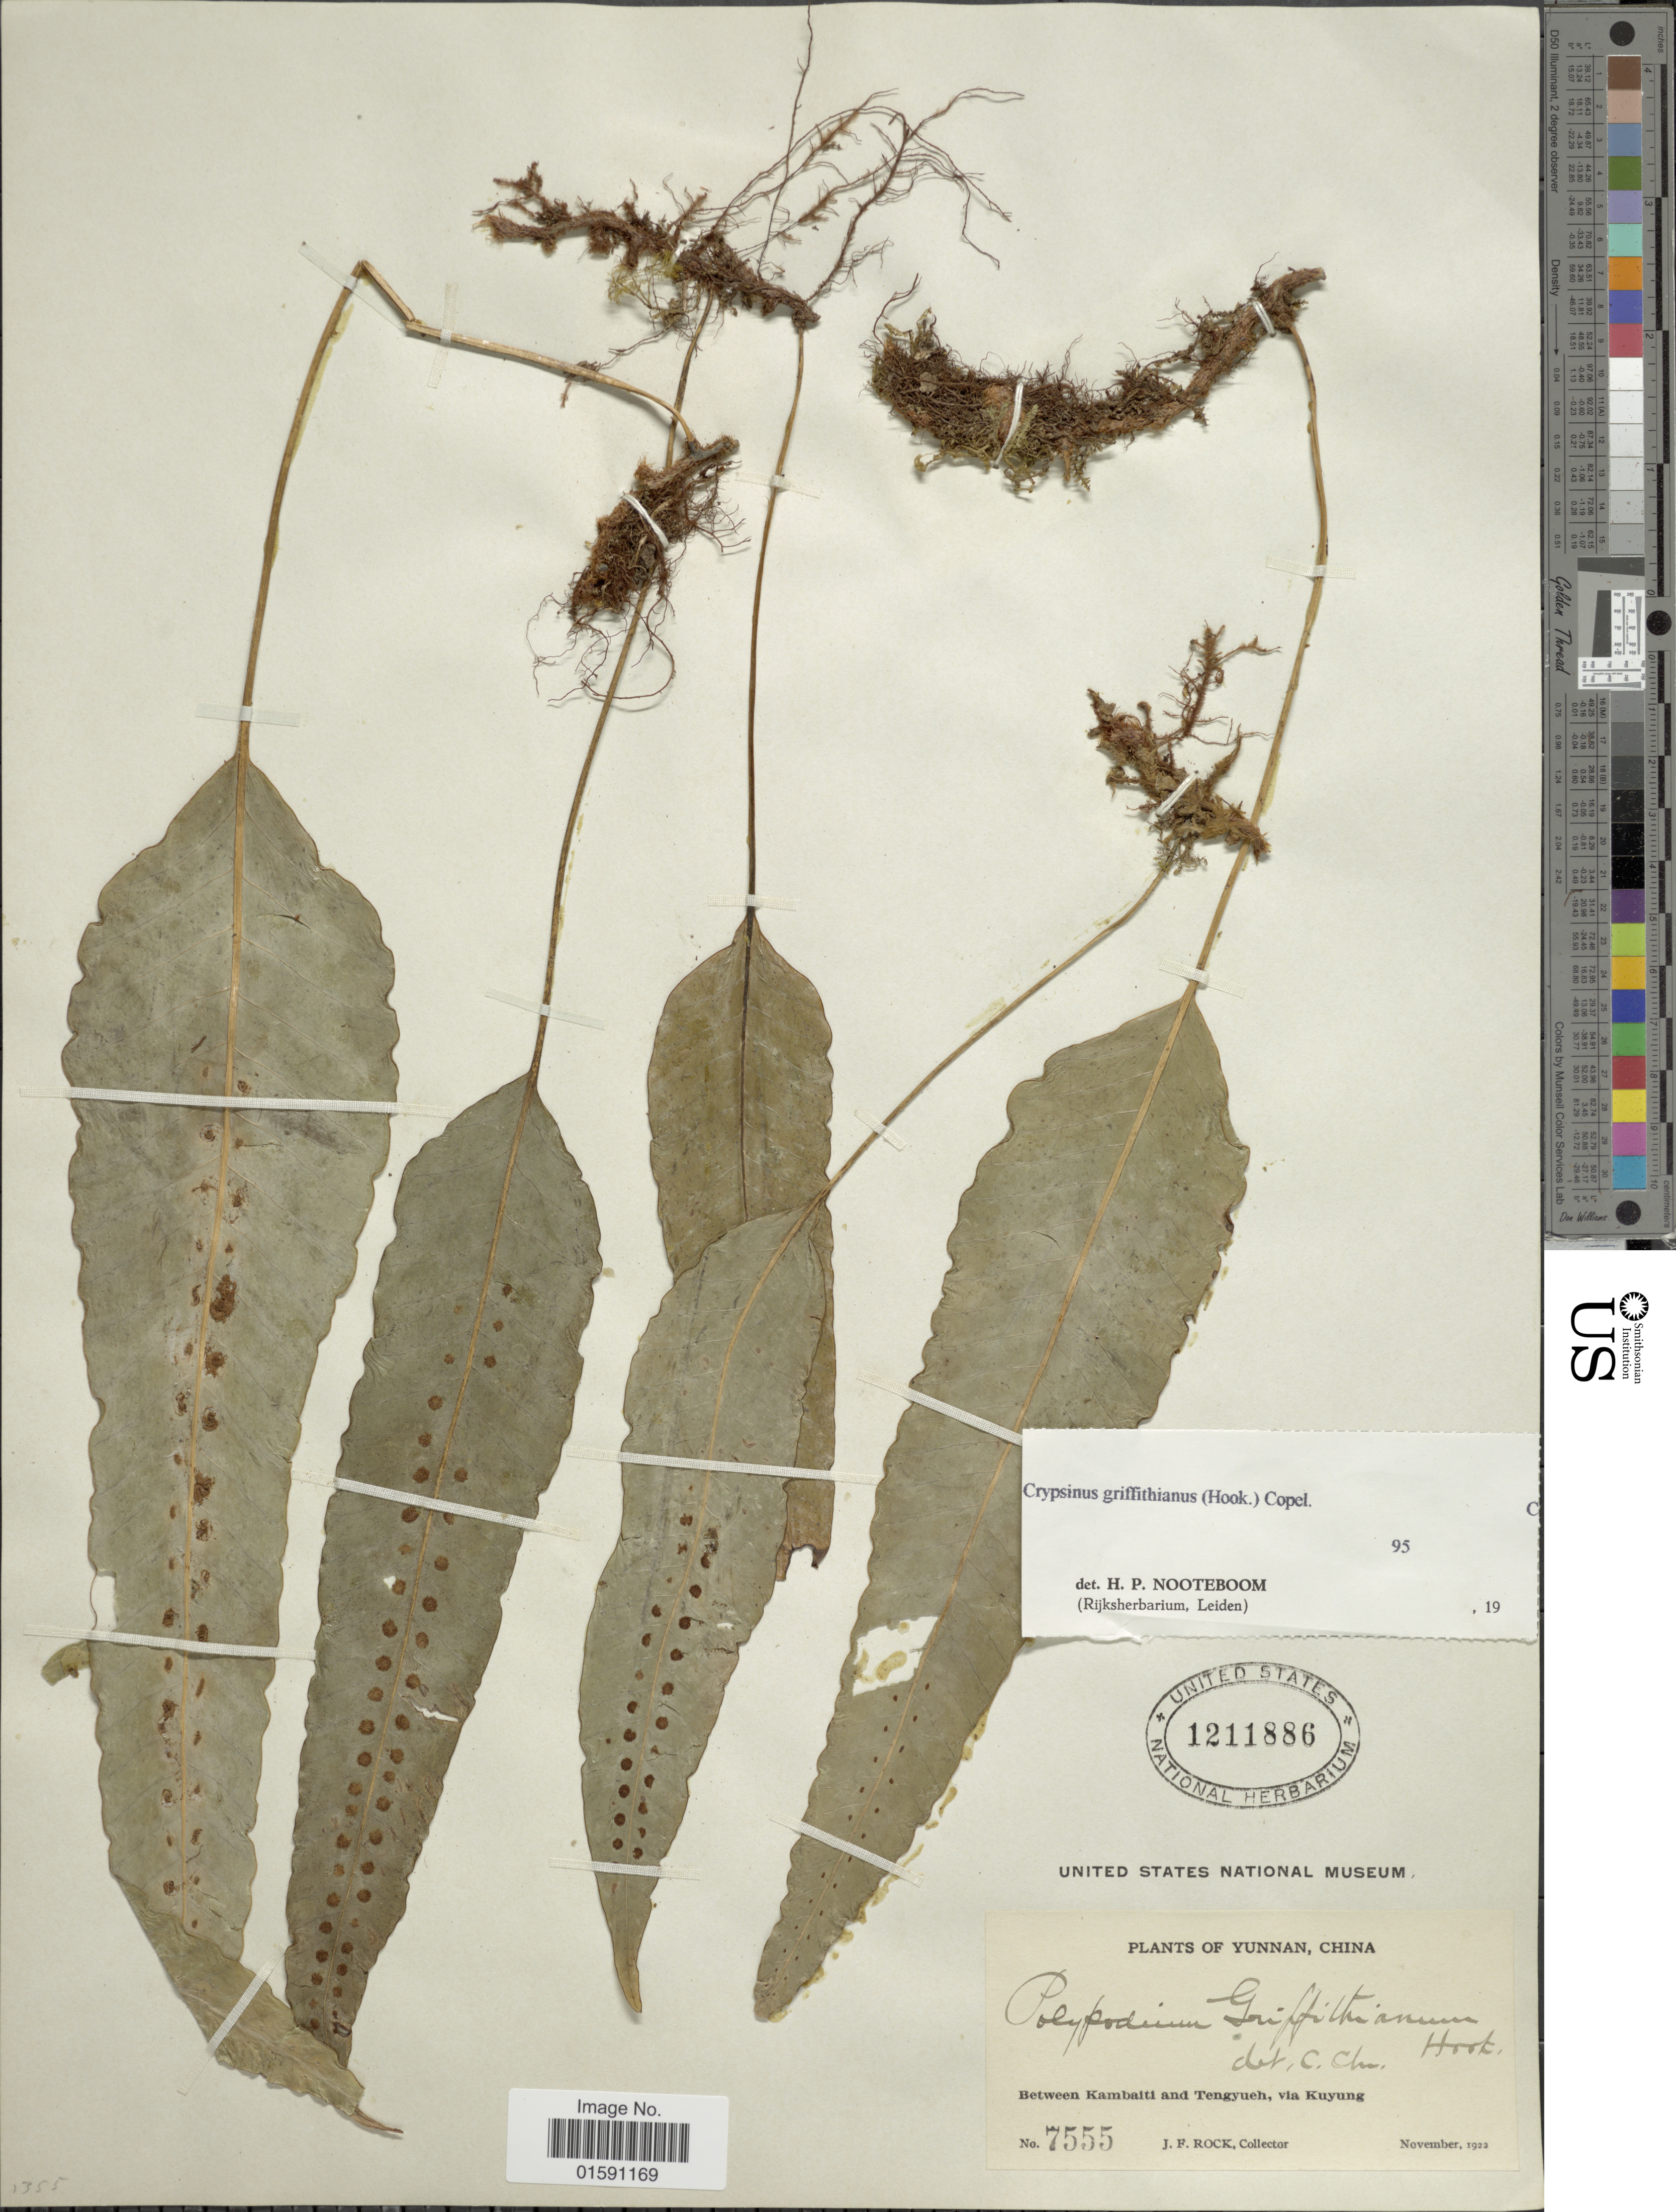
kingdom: Plantae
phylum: Tracheophyta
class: Polypodiopsida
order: Polypodiales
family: Polypodiaceae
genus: Selliguea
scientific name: Selliguea griffithiana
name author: (Hook.) Fraser-Jenk.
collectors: J. Rock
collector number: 7555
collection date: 1922-11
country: China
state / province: Yunnan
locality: Between Kambalti and Tengyueh, via Kuyung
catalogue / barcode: US 1211886